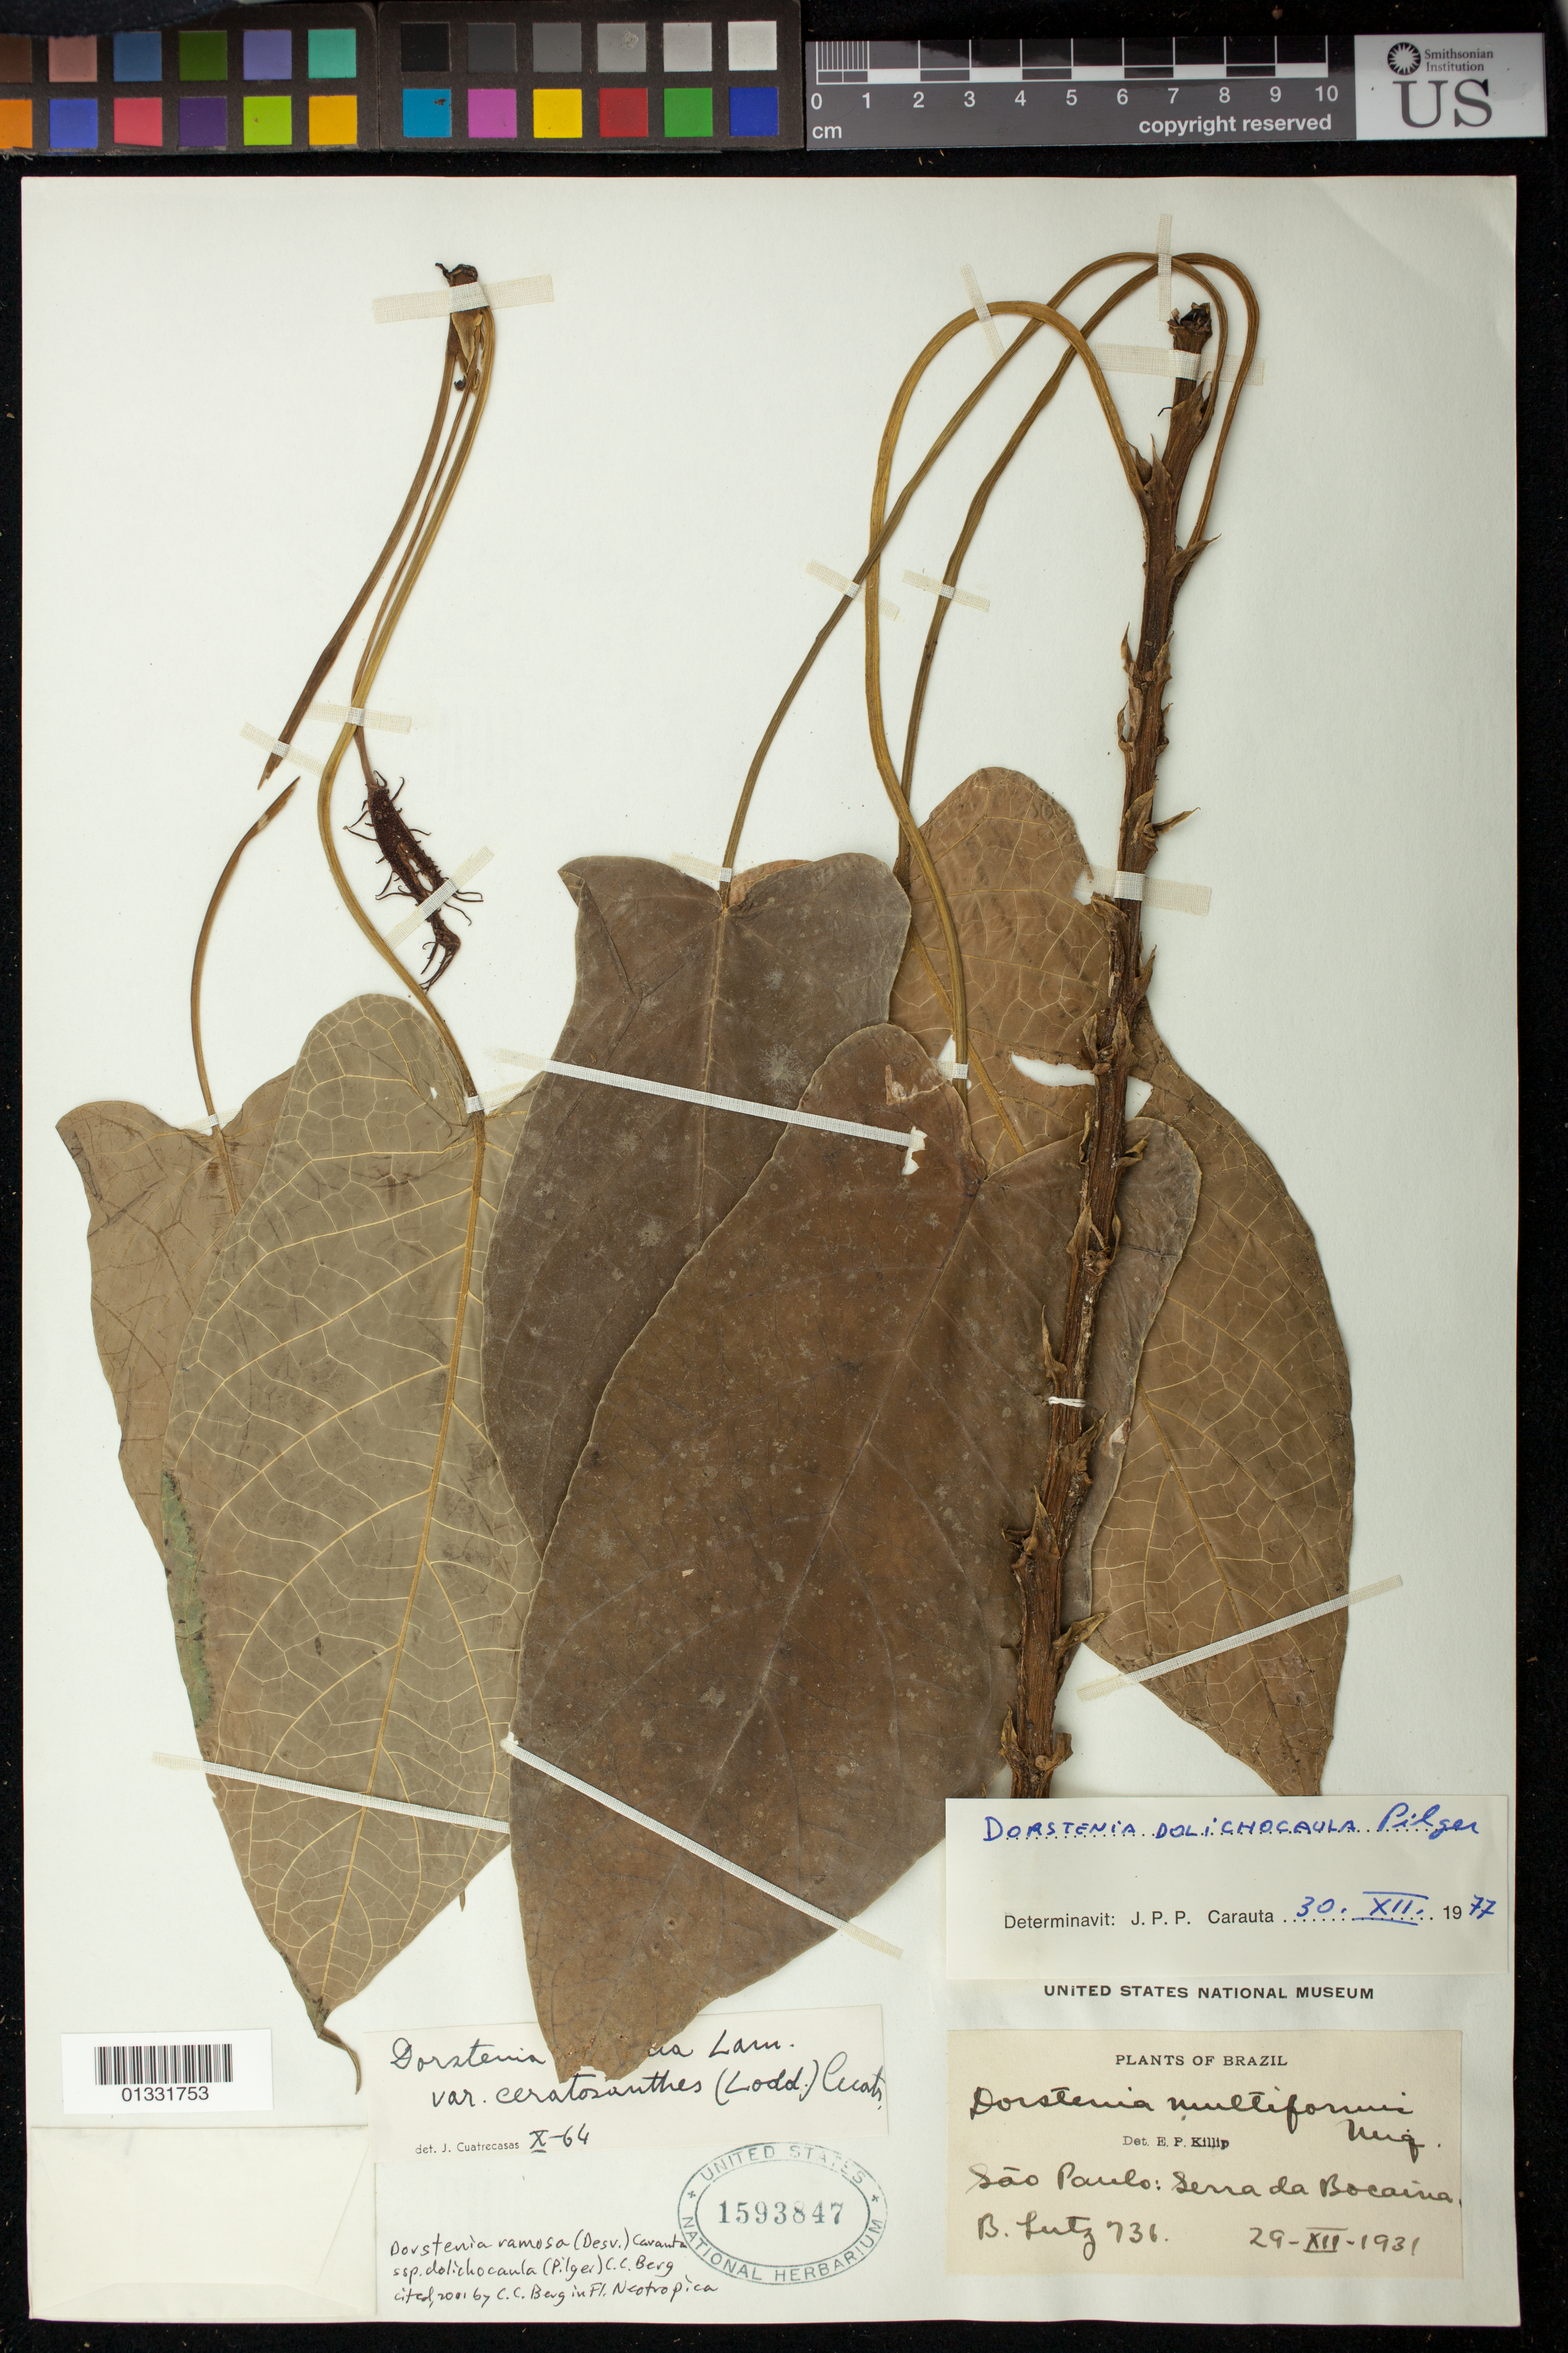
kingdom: Plantae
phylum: Tracheophyta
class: Magnoliopsida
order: Rosales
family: Moraceae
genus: Dorstenia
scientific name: Dorstenia ramosa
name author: (Desv.) Carauta et al.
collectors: B. Lutz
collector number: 736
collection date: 1931-12-29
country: Brazil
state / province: São Paulo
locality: Serra da Bocaina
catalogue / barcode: US 1593847